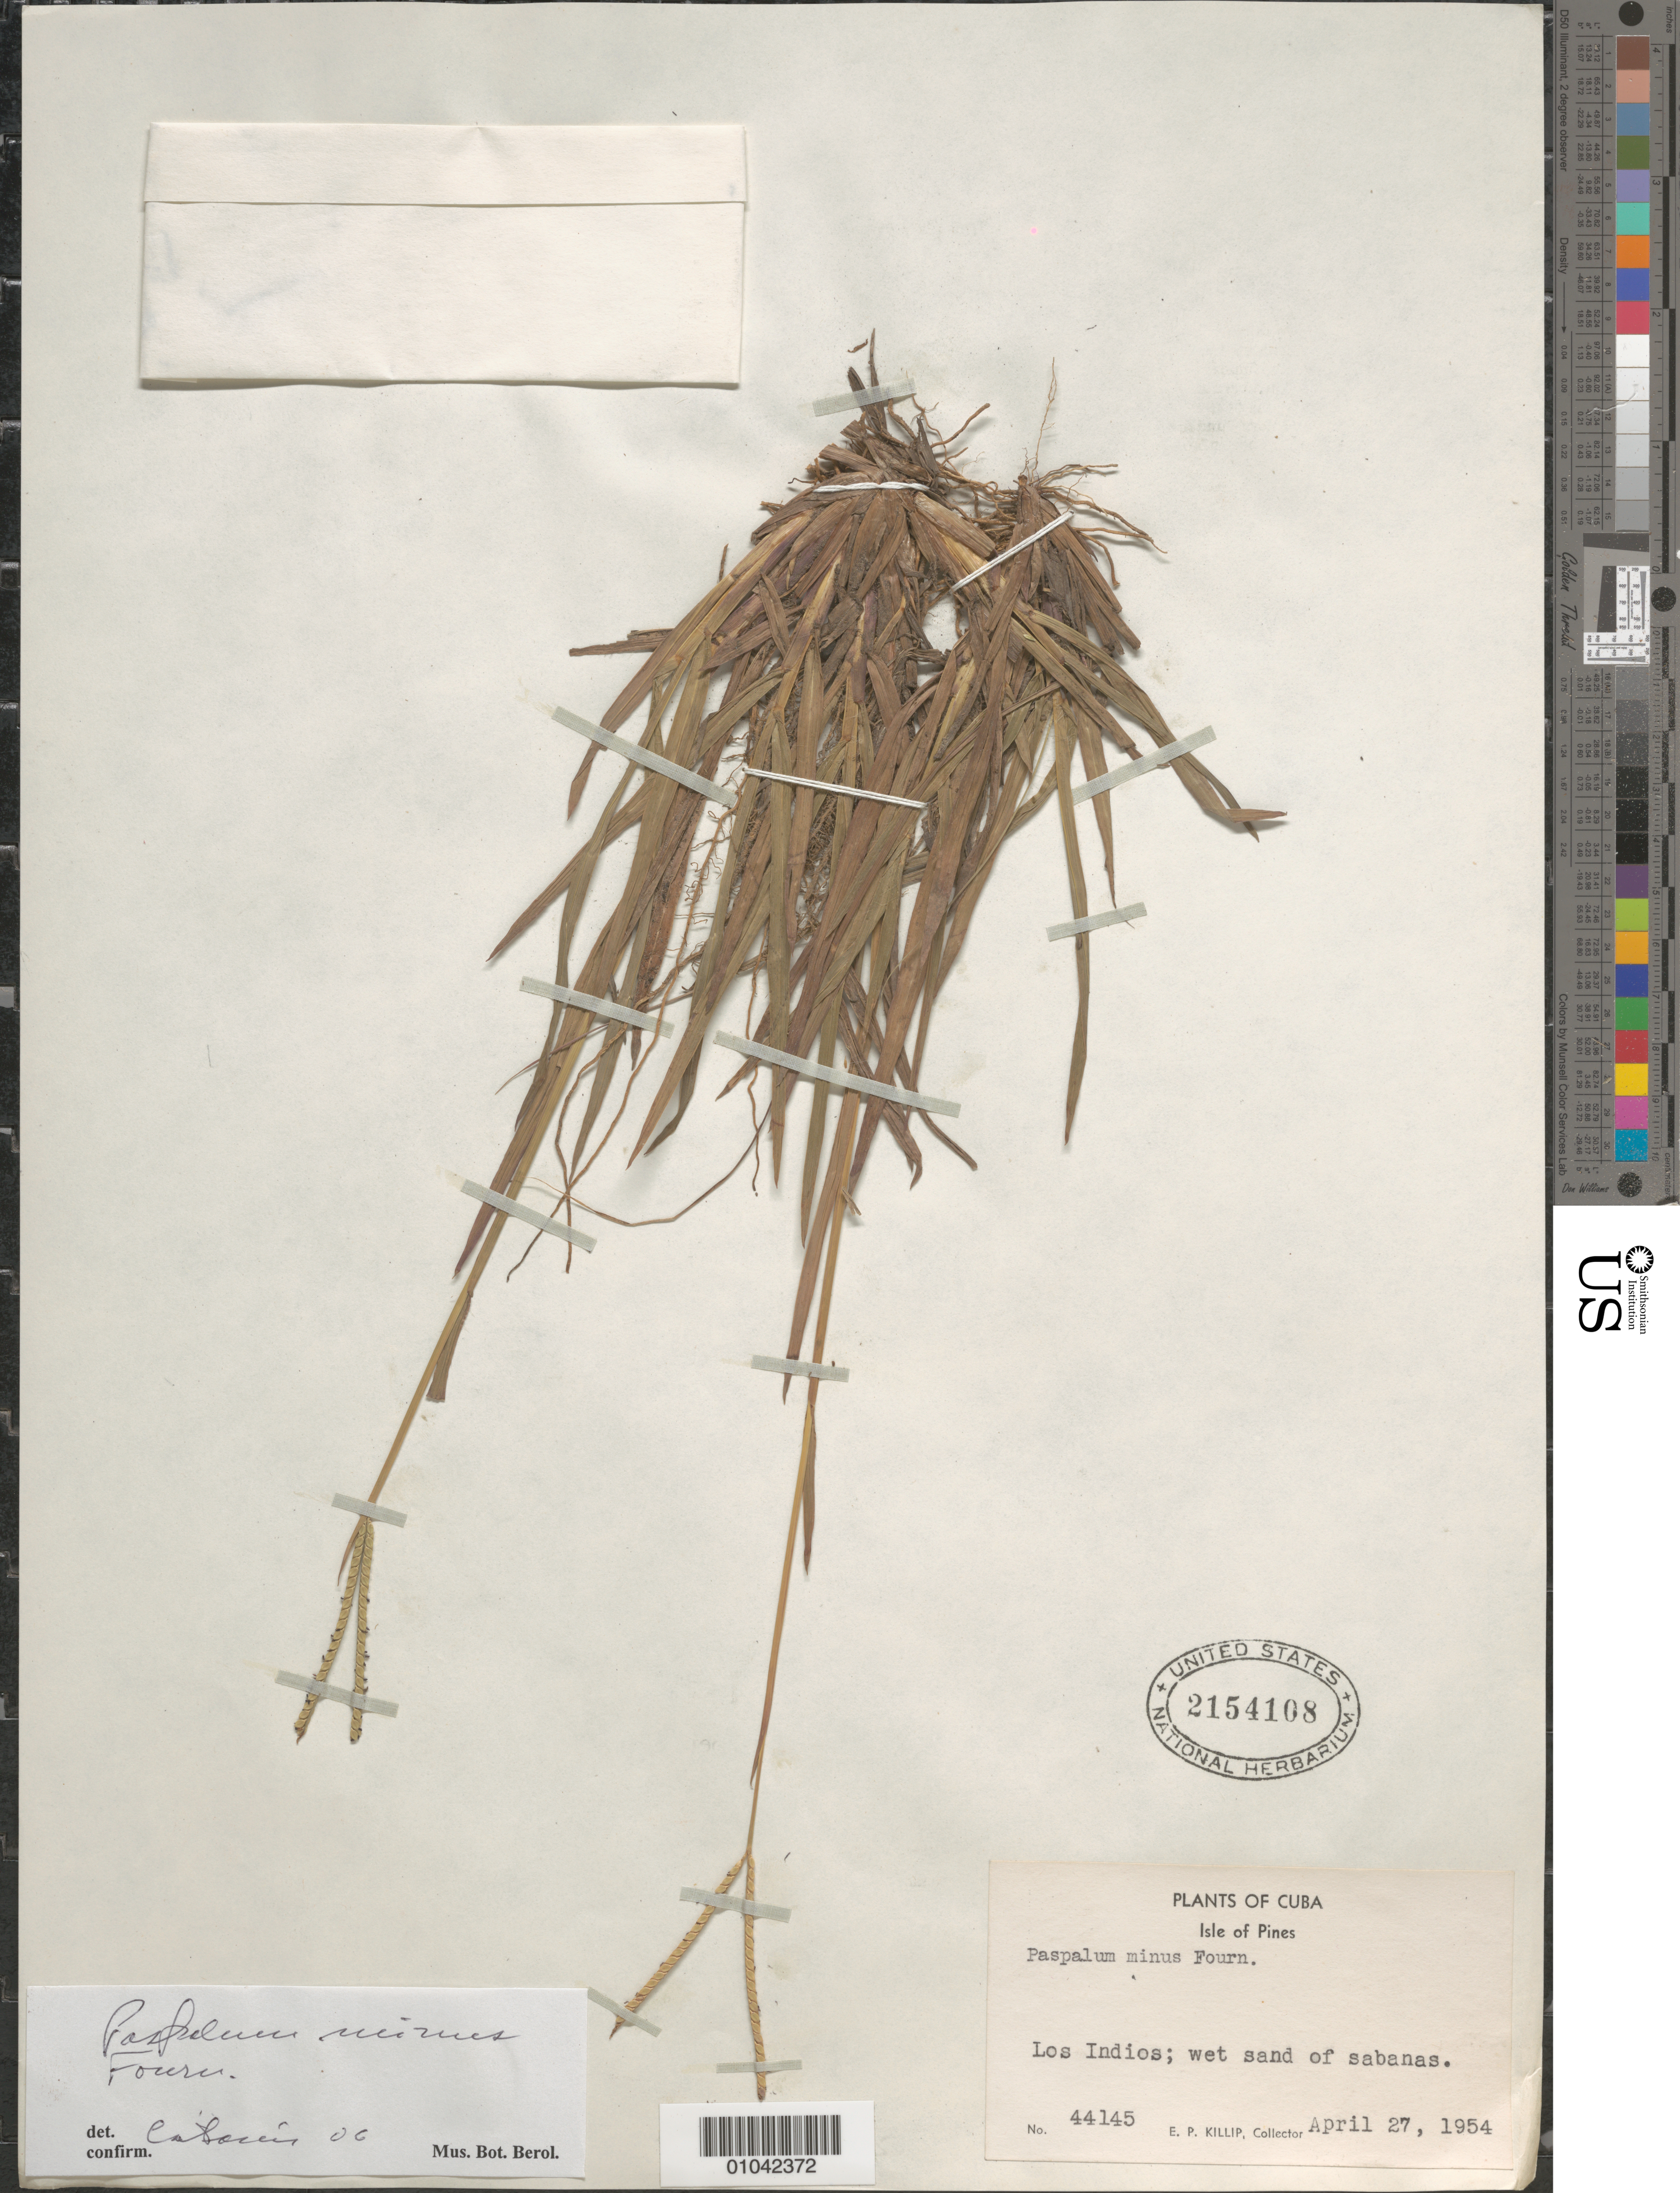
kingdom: Plantae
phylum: Tracheophyta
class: Liliopsida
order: Poales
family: Poaceae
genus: Paspalum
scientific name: Paspalum minus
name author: E. Fourn.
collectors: E. P. Killip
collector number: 44145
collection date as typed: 27 Apr 1954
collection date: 1954-04-27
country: Cuba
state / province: Isla de la Juventud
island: Isla de la Juventud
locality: Los Indios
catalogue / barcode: US 2154108